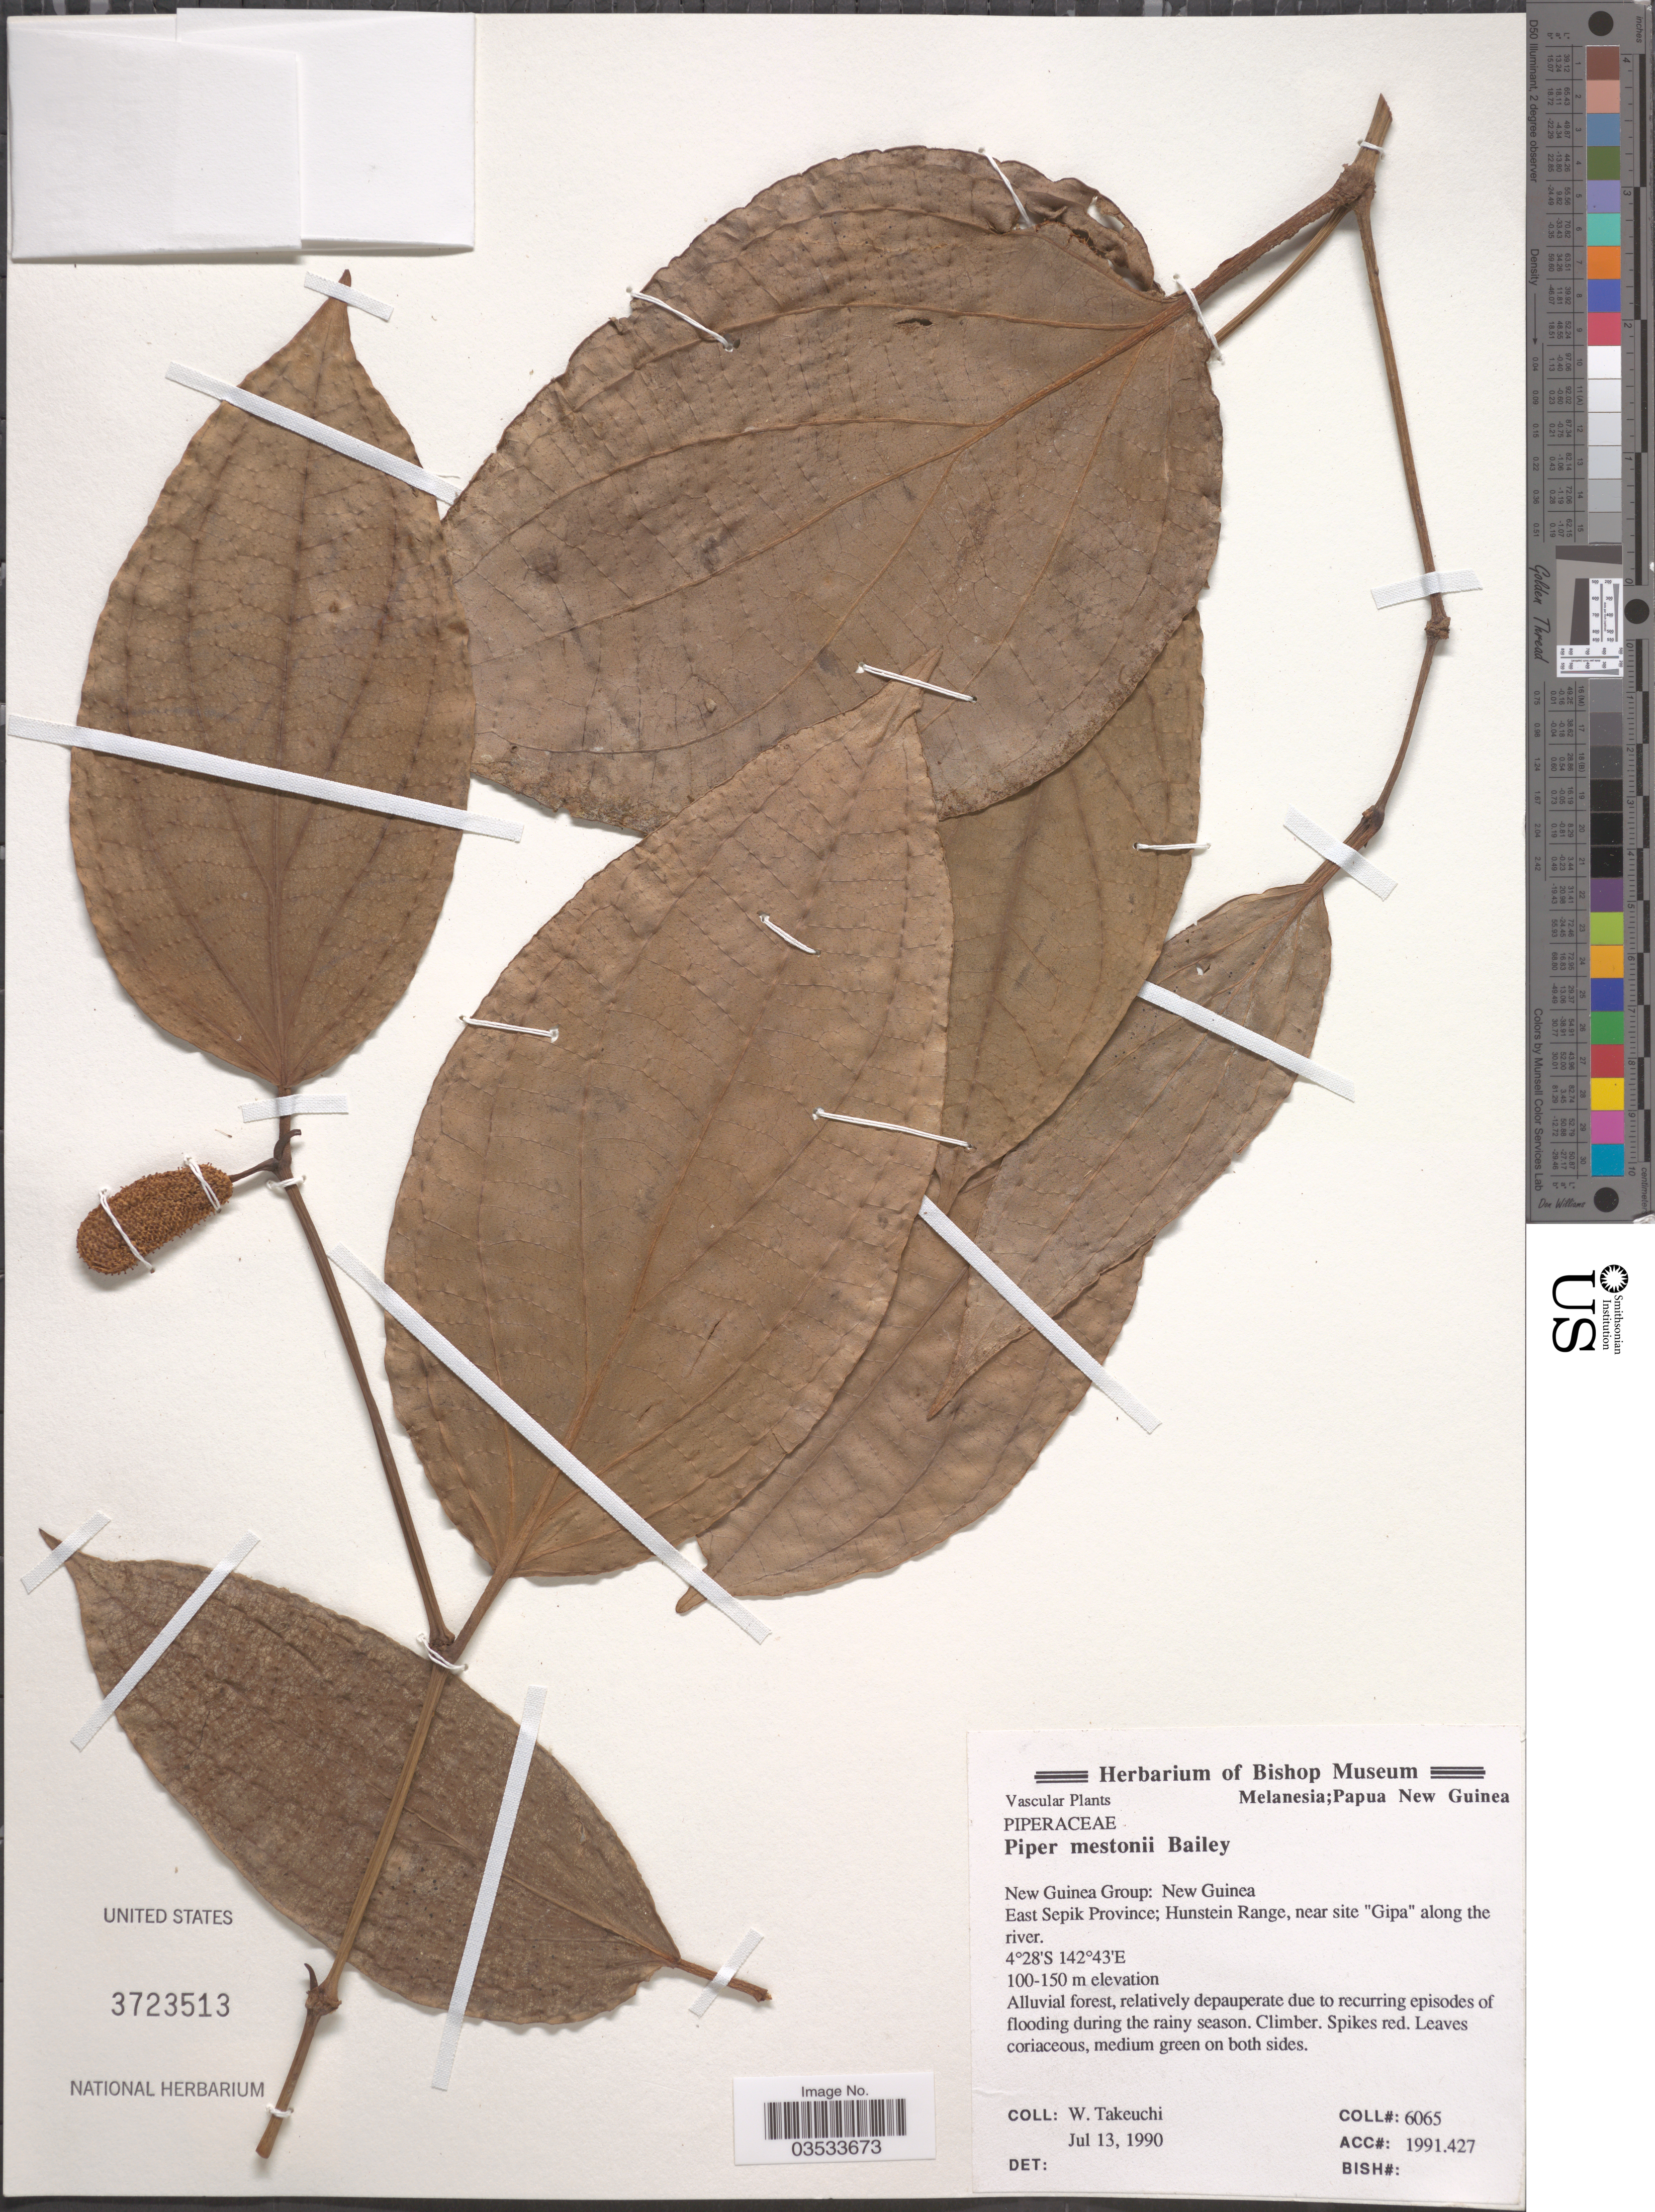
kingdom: Plantae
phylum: Tracheophyta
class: Magnoliopsida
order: Piperales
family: Piperaceae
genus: Piper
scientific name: Piper mestonii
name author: F.M. Bailey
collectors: W. Takeuchi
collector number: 6065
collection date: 1990-07-13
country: Papua New Guinea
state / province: East Sepik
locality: New Guinea Group: New Guinea. Hunstein Range, near site 'Gipa' along the river.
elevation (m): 100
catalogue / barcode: US 3723513